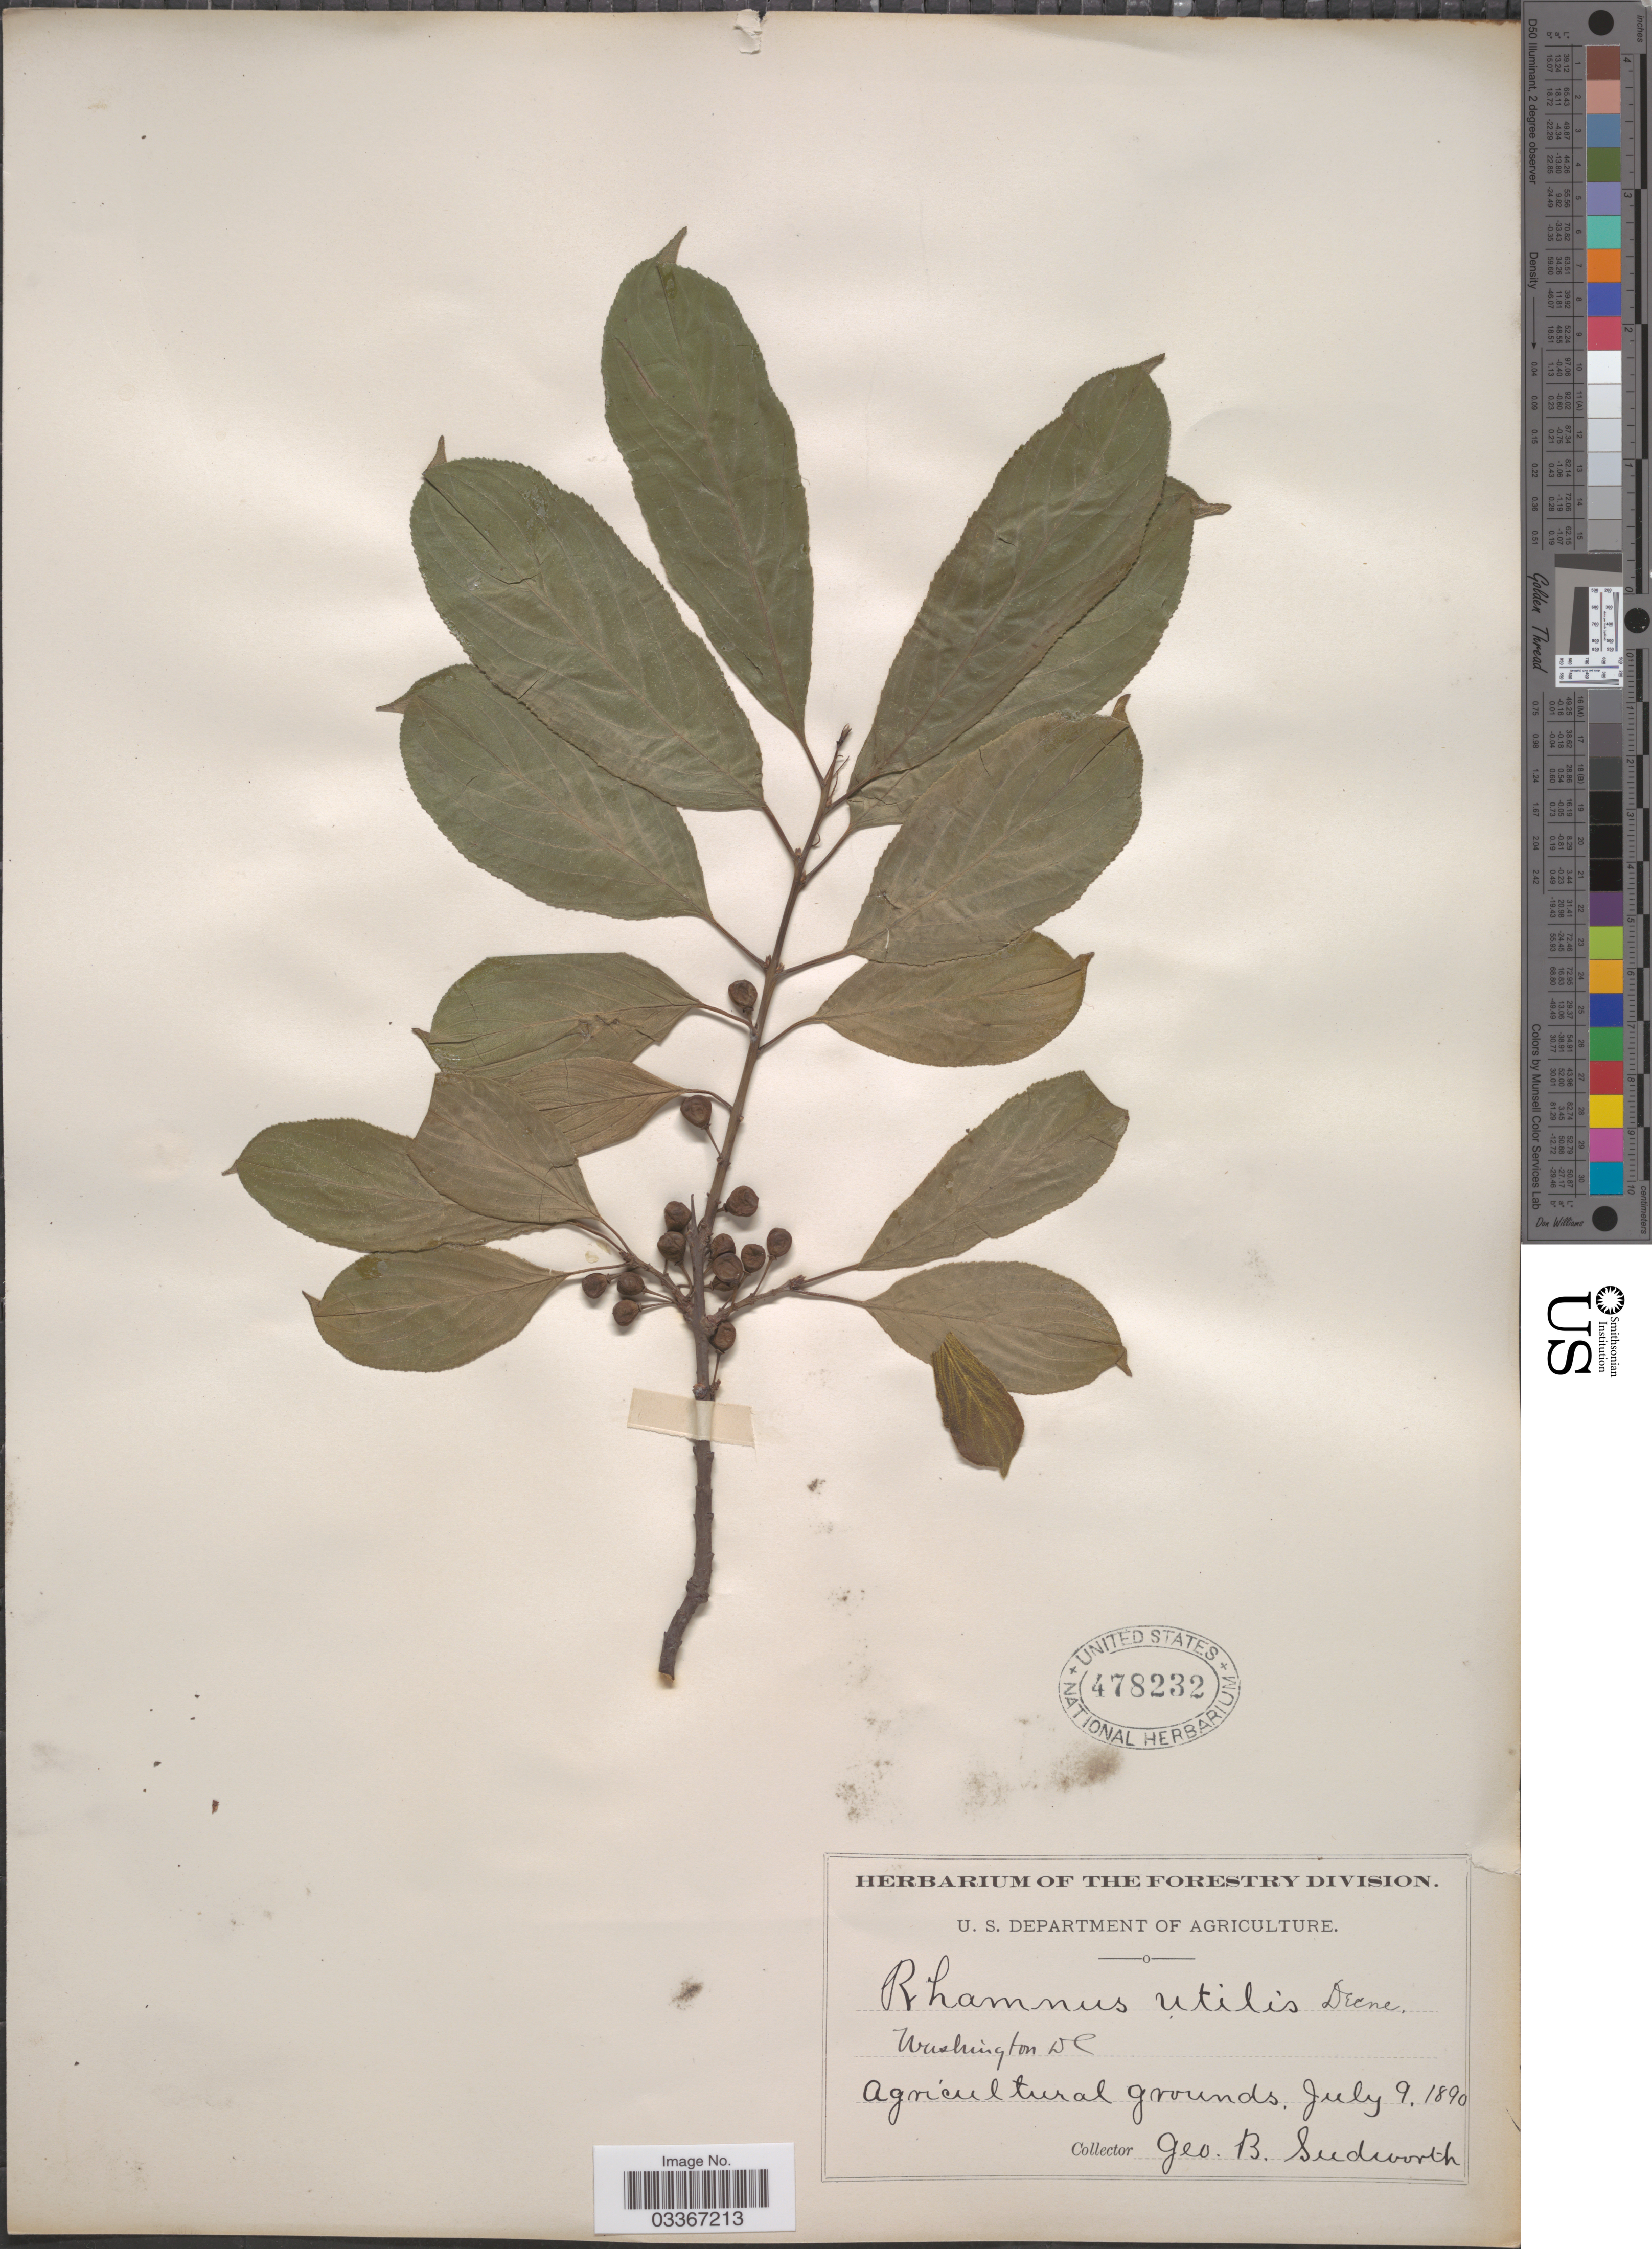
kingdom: Plantae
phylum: Tracheophyta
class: Magnoliopsida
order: Rosales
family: Rhamnaceae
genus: Rhamnus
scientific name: Rhamnus utilis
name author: Decne.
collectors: G. B. Sudworth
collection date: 1890-07-09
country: United States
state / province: District of Columbia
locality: Washington D C. Agricultural grounds.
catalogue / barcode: US 478232